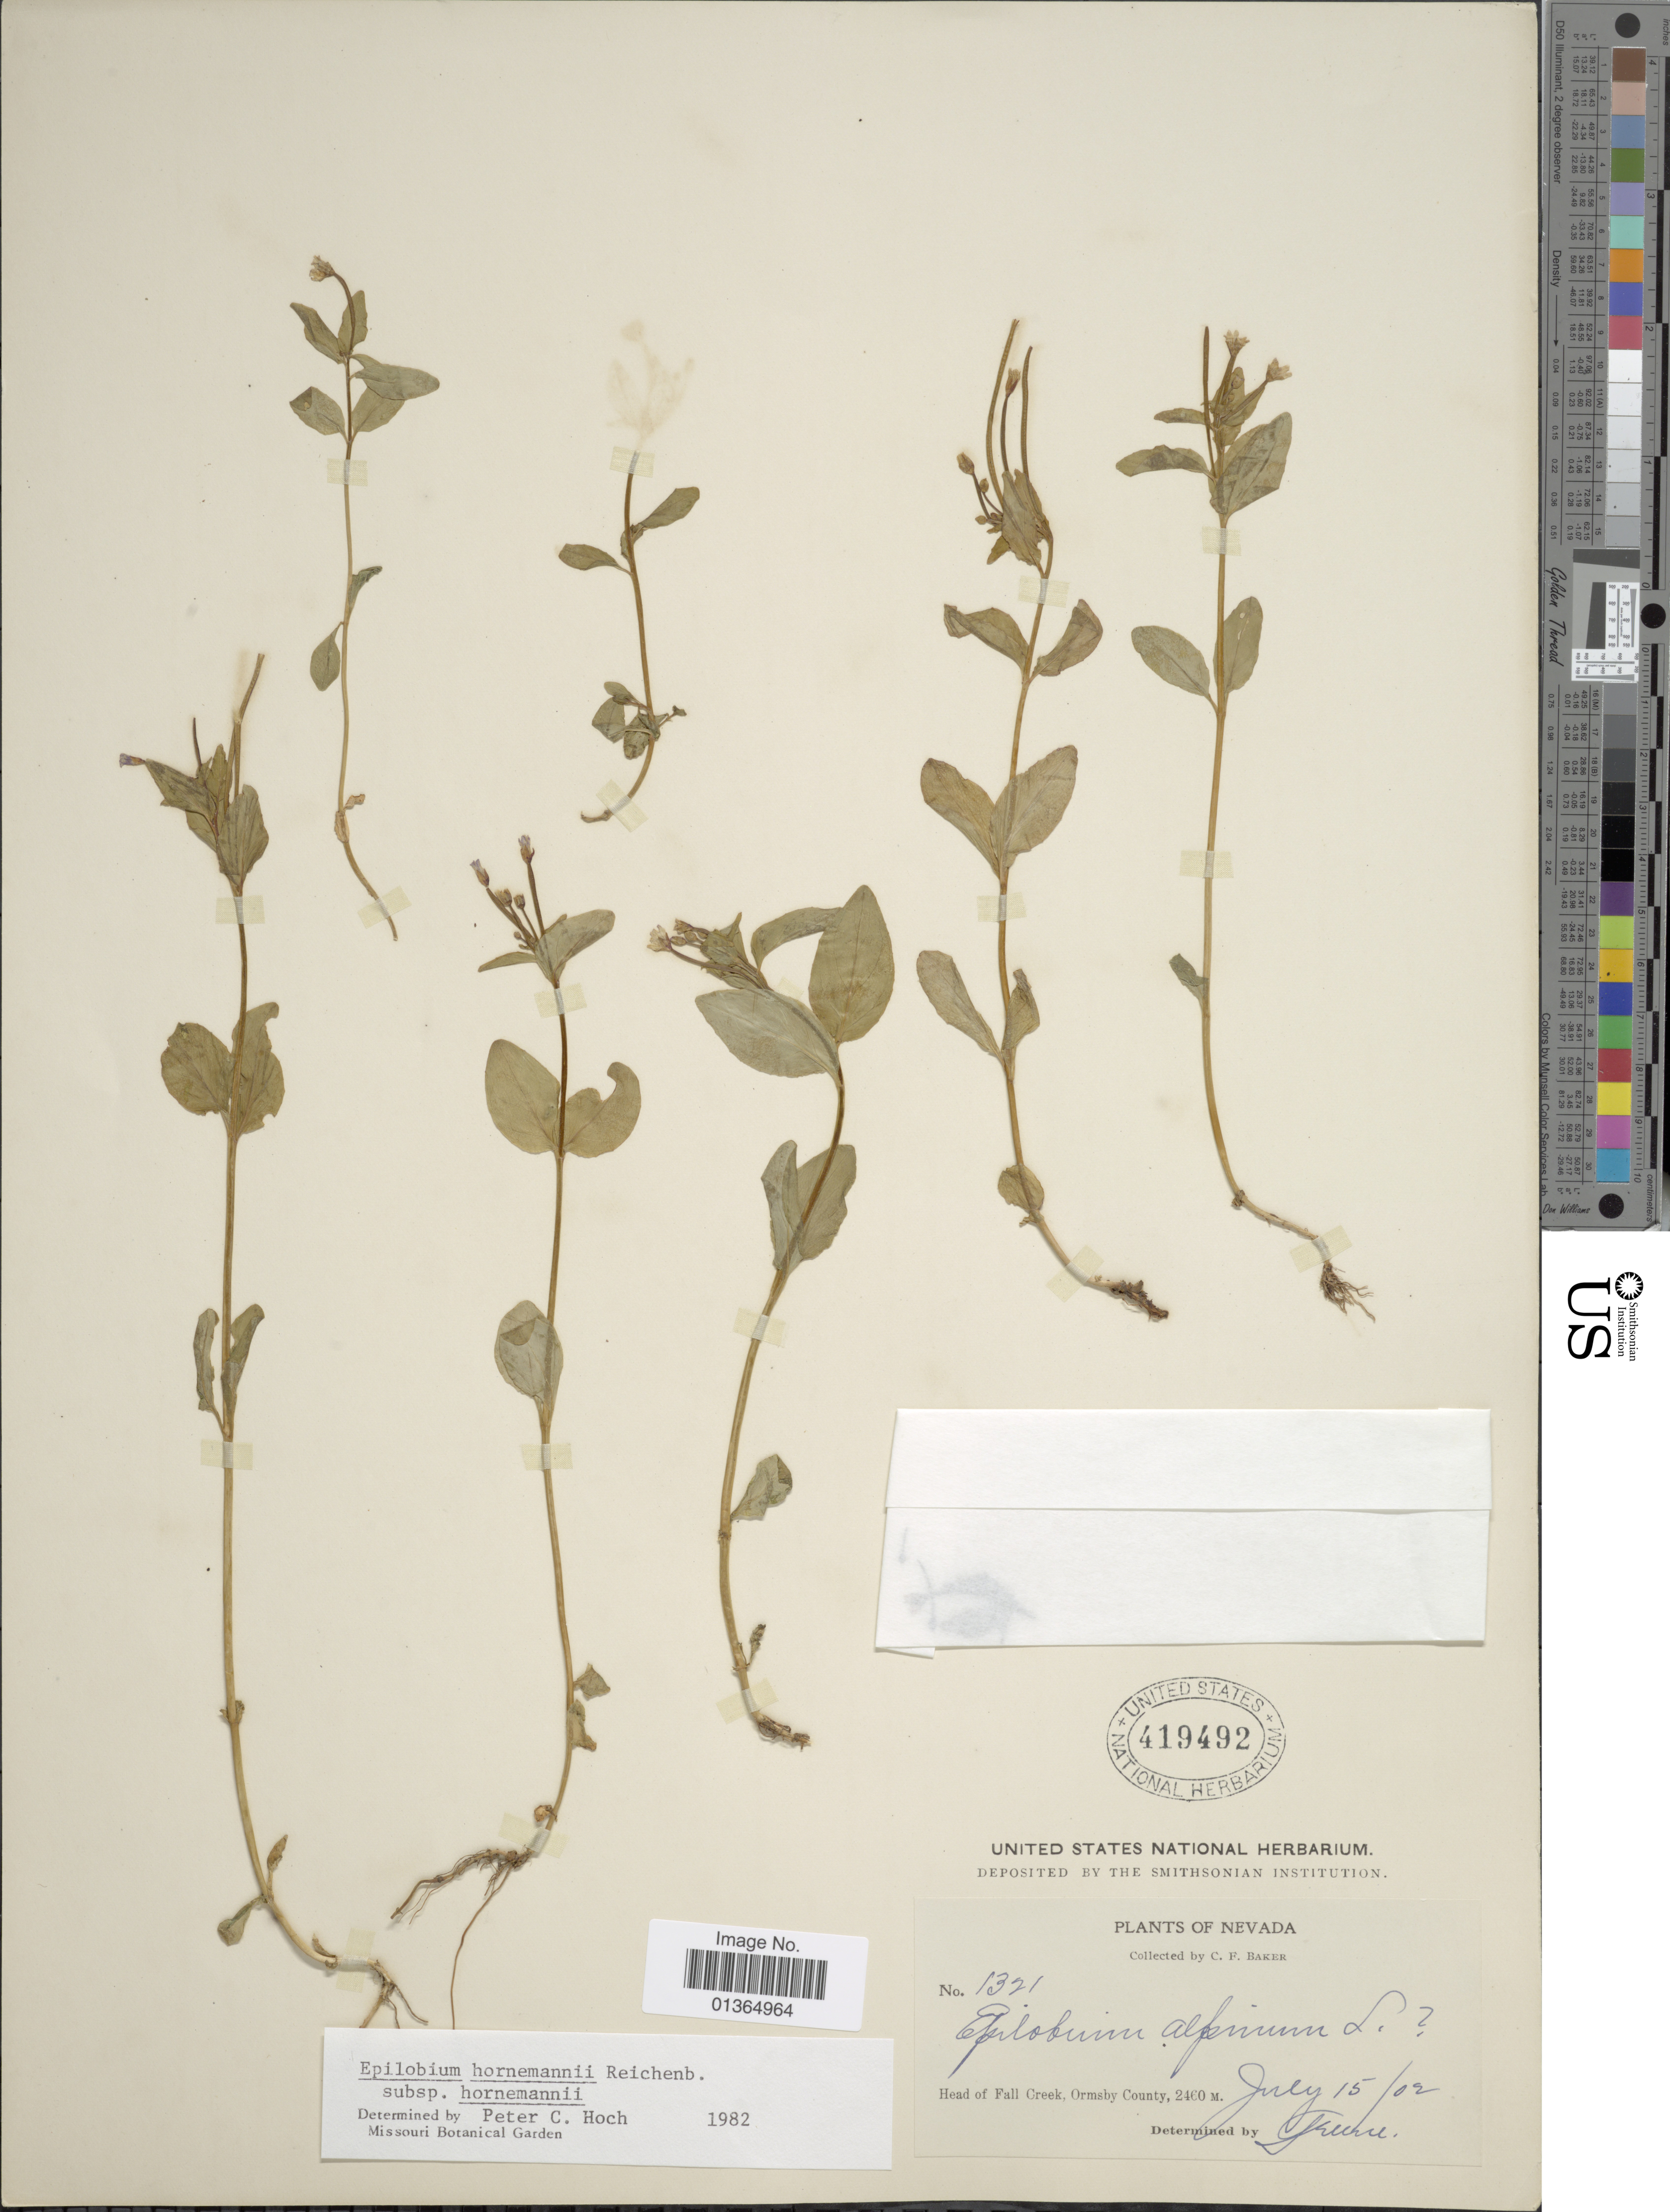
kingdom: Plantae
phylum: Tracheophyta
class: Magnoliopsida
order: Myrtales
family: Onagraceae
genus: Epilobium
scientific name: Epilobium hornemannii subsp. hornemannii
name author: Rchb.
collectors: C. F. Baker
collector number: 1321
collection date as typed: Transcribed d/m/y: 15/7/2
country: United States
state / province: Nevada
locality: Head of Fall Creek, Ormsby County.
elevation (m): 2460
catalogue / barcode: US 419492